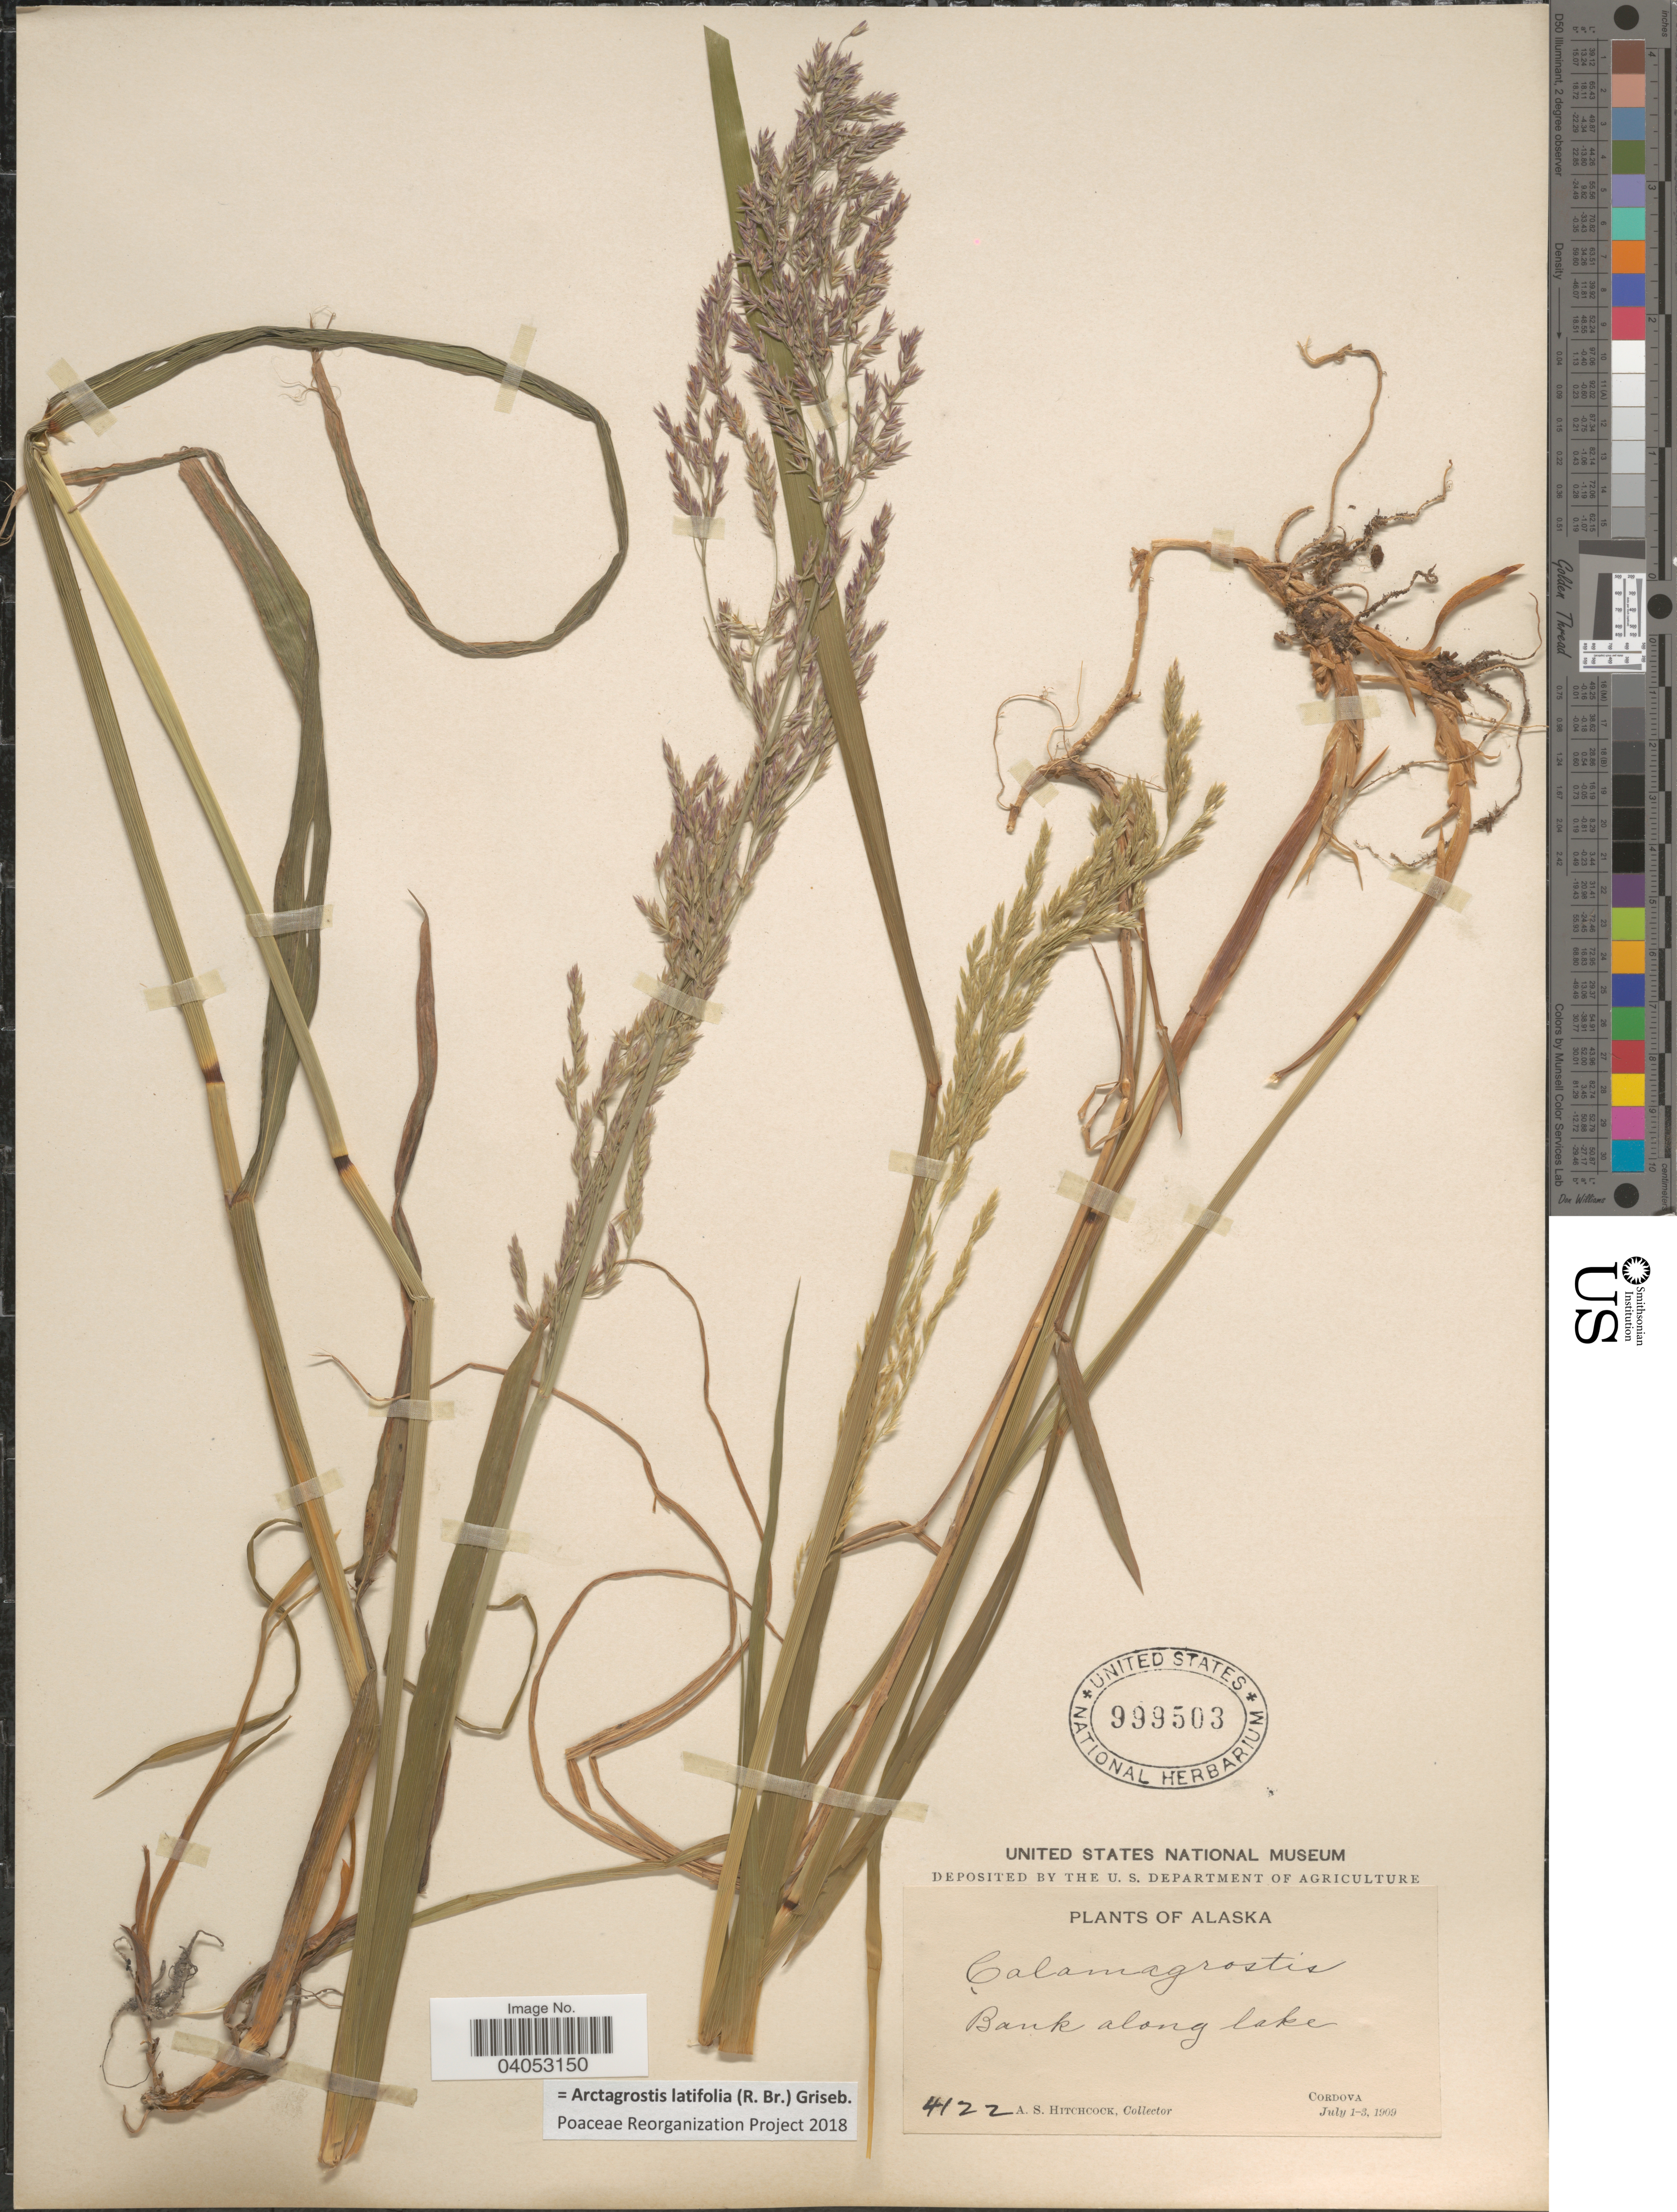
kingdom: Plantae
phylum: Tracheophyta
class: Liliopsida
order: Poales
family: Poaceae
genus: Arctagrostis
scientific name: Arctagrostis latifolia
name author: (R. Br.) Griseb.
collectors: A. S. Hitchcock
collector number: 4122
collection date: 1909-07-01/1909-07-03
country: United States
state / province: Alaska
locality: Bank along lake. Cordova.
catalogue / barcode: US 999503